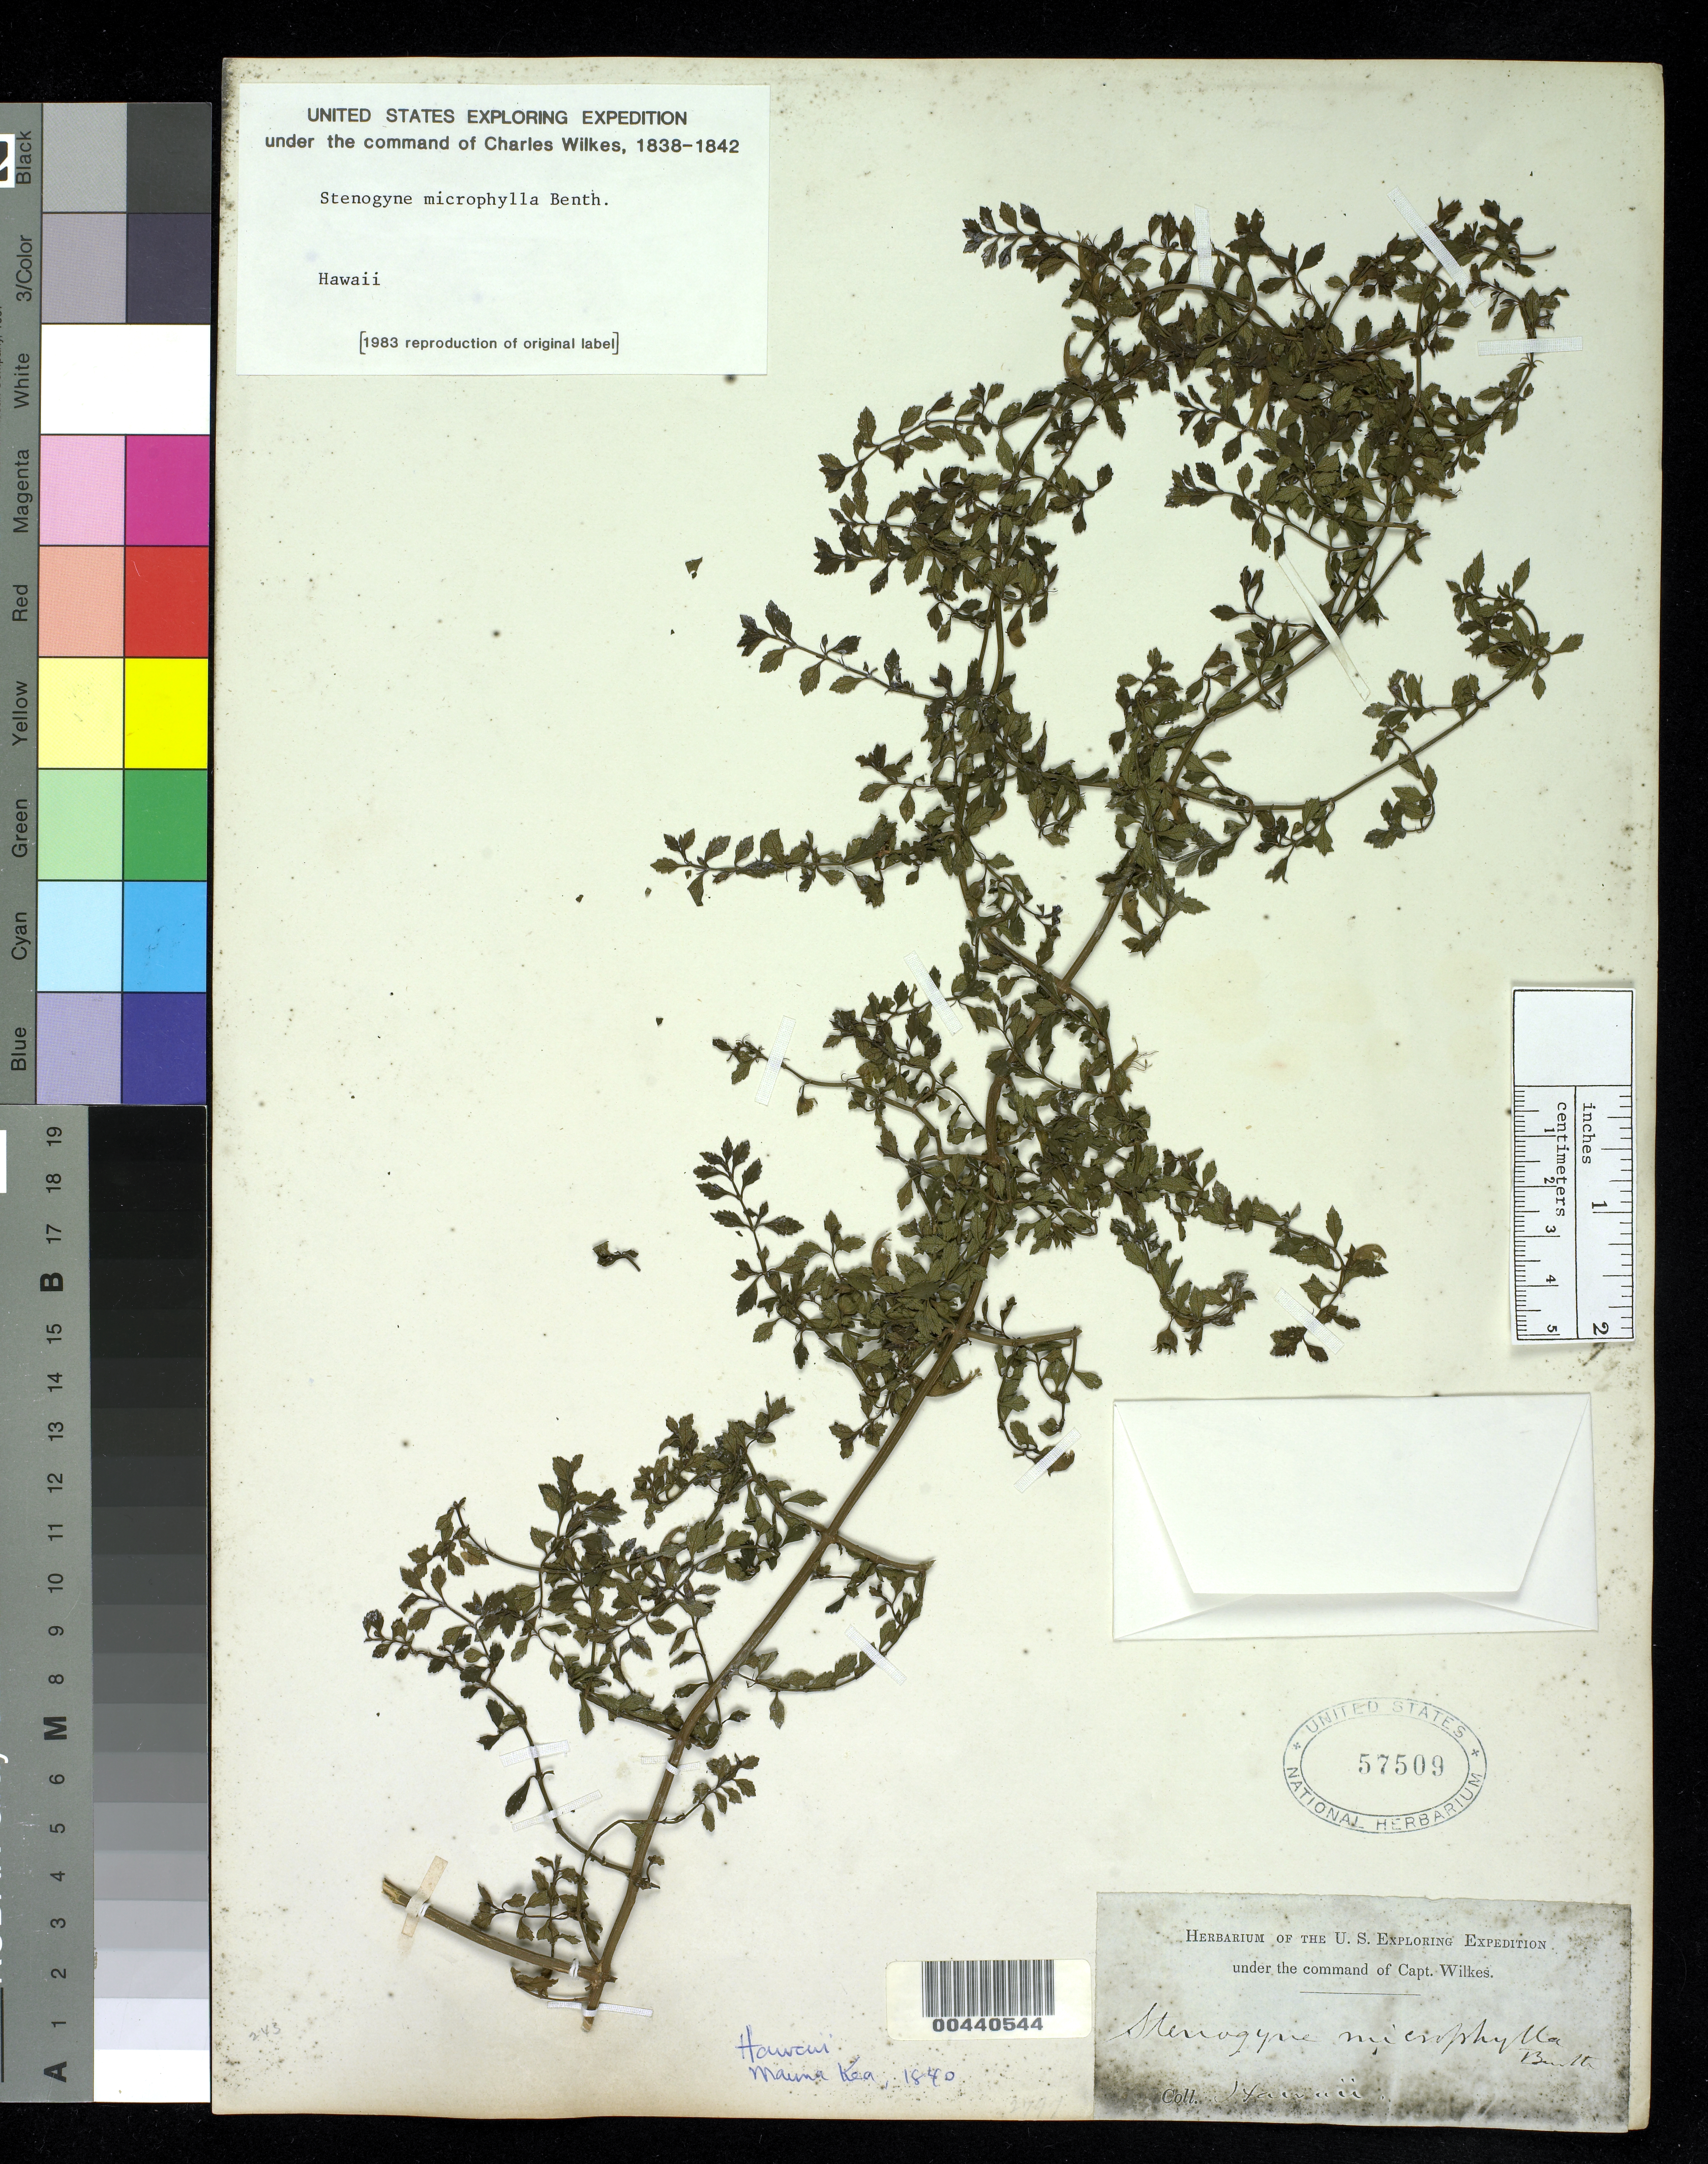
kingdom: Plantae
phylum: Tracheophyta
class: Magnoliopsida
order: Lamiales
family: Lamiaceae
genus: Stenogyne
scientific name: Stenogyne microphylla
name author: Benth.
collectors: Wilkes Explor. Exped.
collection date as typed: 1840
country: United States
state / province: Hawaii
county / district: Hawaii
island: Hawaii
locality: Mauna Kea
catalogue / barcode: US 57509